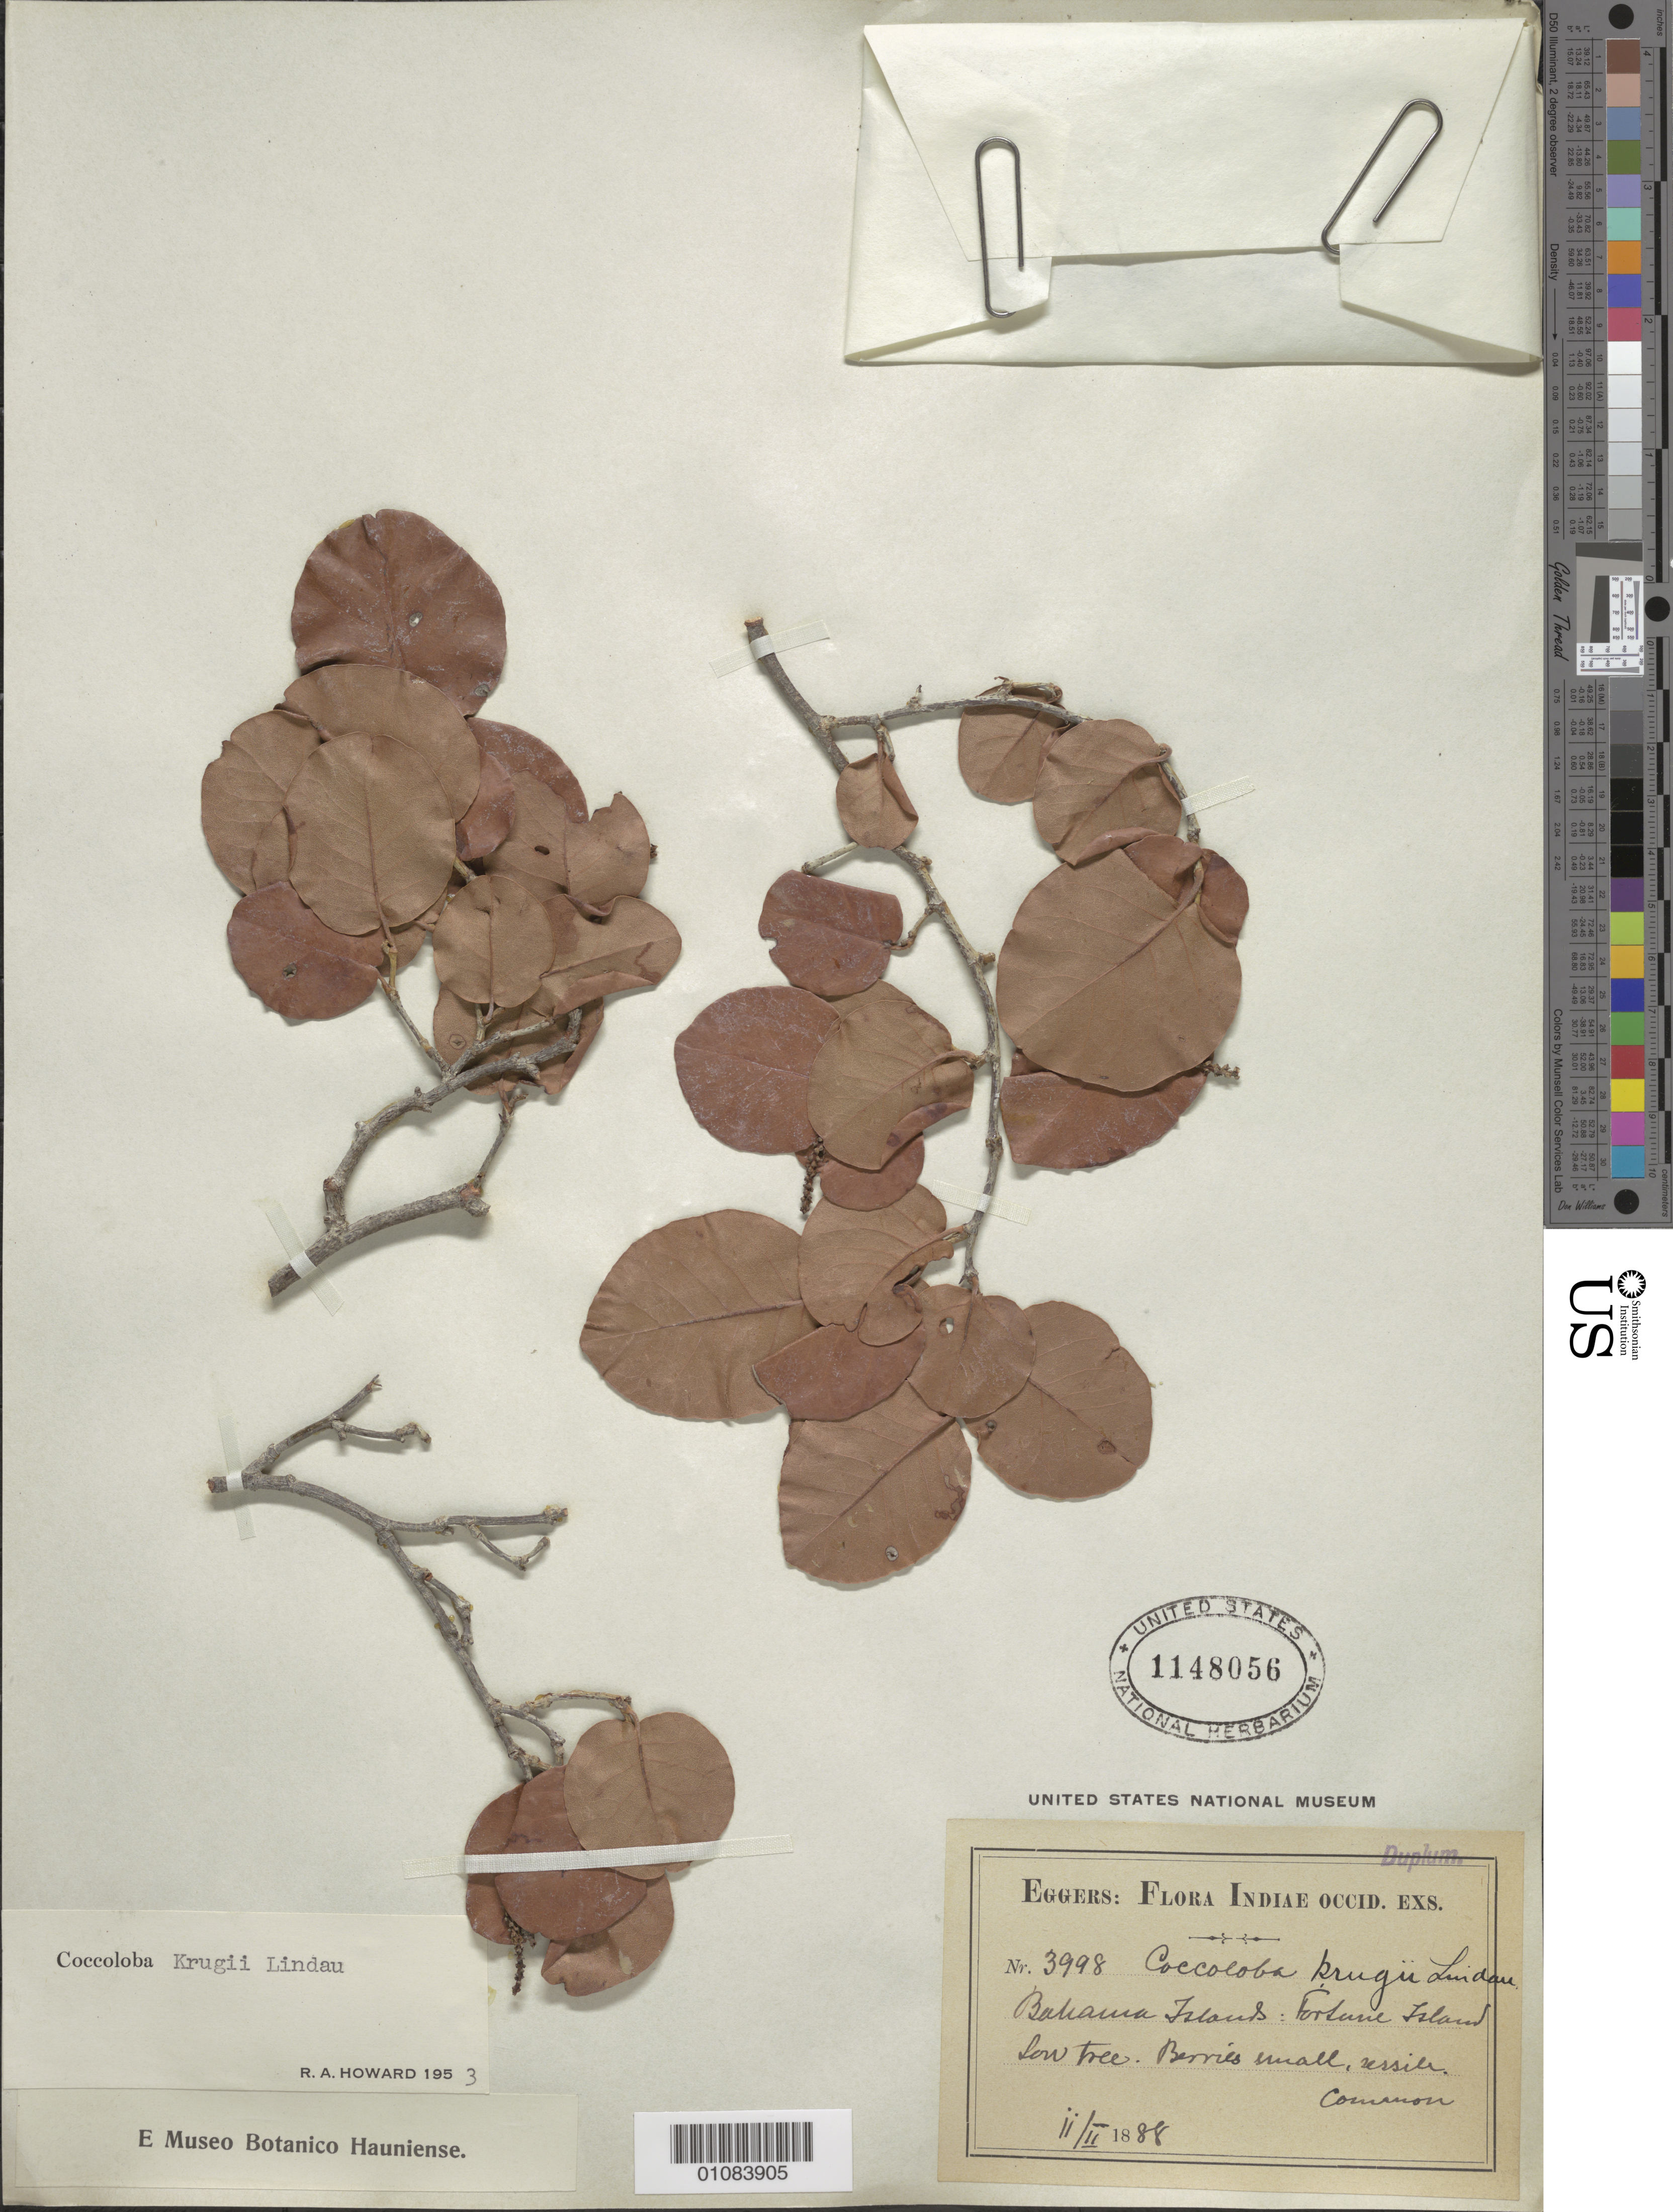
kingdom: Plantae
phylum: Tracheophyta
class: Magnoliopsida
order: Caryophyllales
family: Polygonaceae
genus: Coccoloba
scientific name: Coccoloba krugii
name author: Lindau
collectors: H. F. A. von Eggers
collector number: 3998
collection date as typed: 02 Feb 1888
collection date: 1888-02-02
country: Bahamas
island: Fortune I.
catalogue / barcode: US 1148056